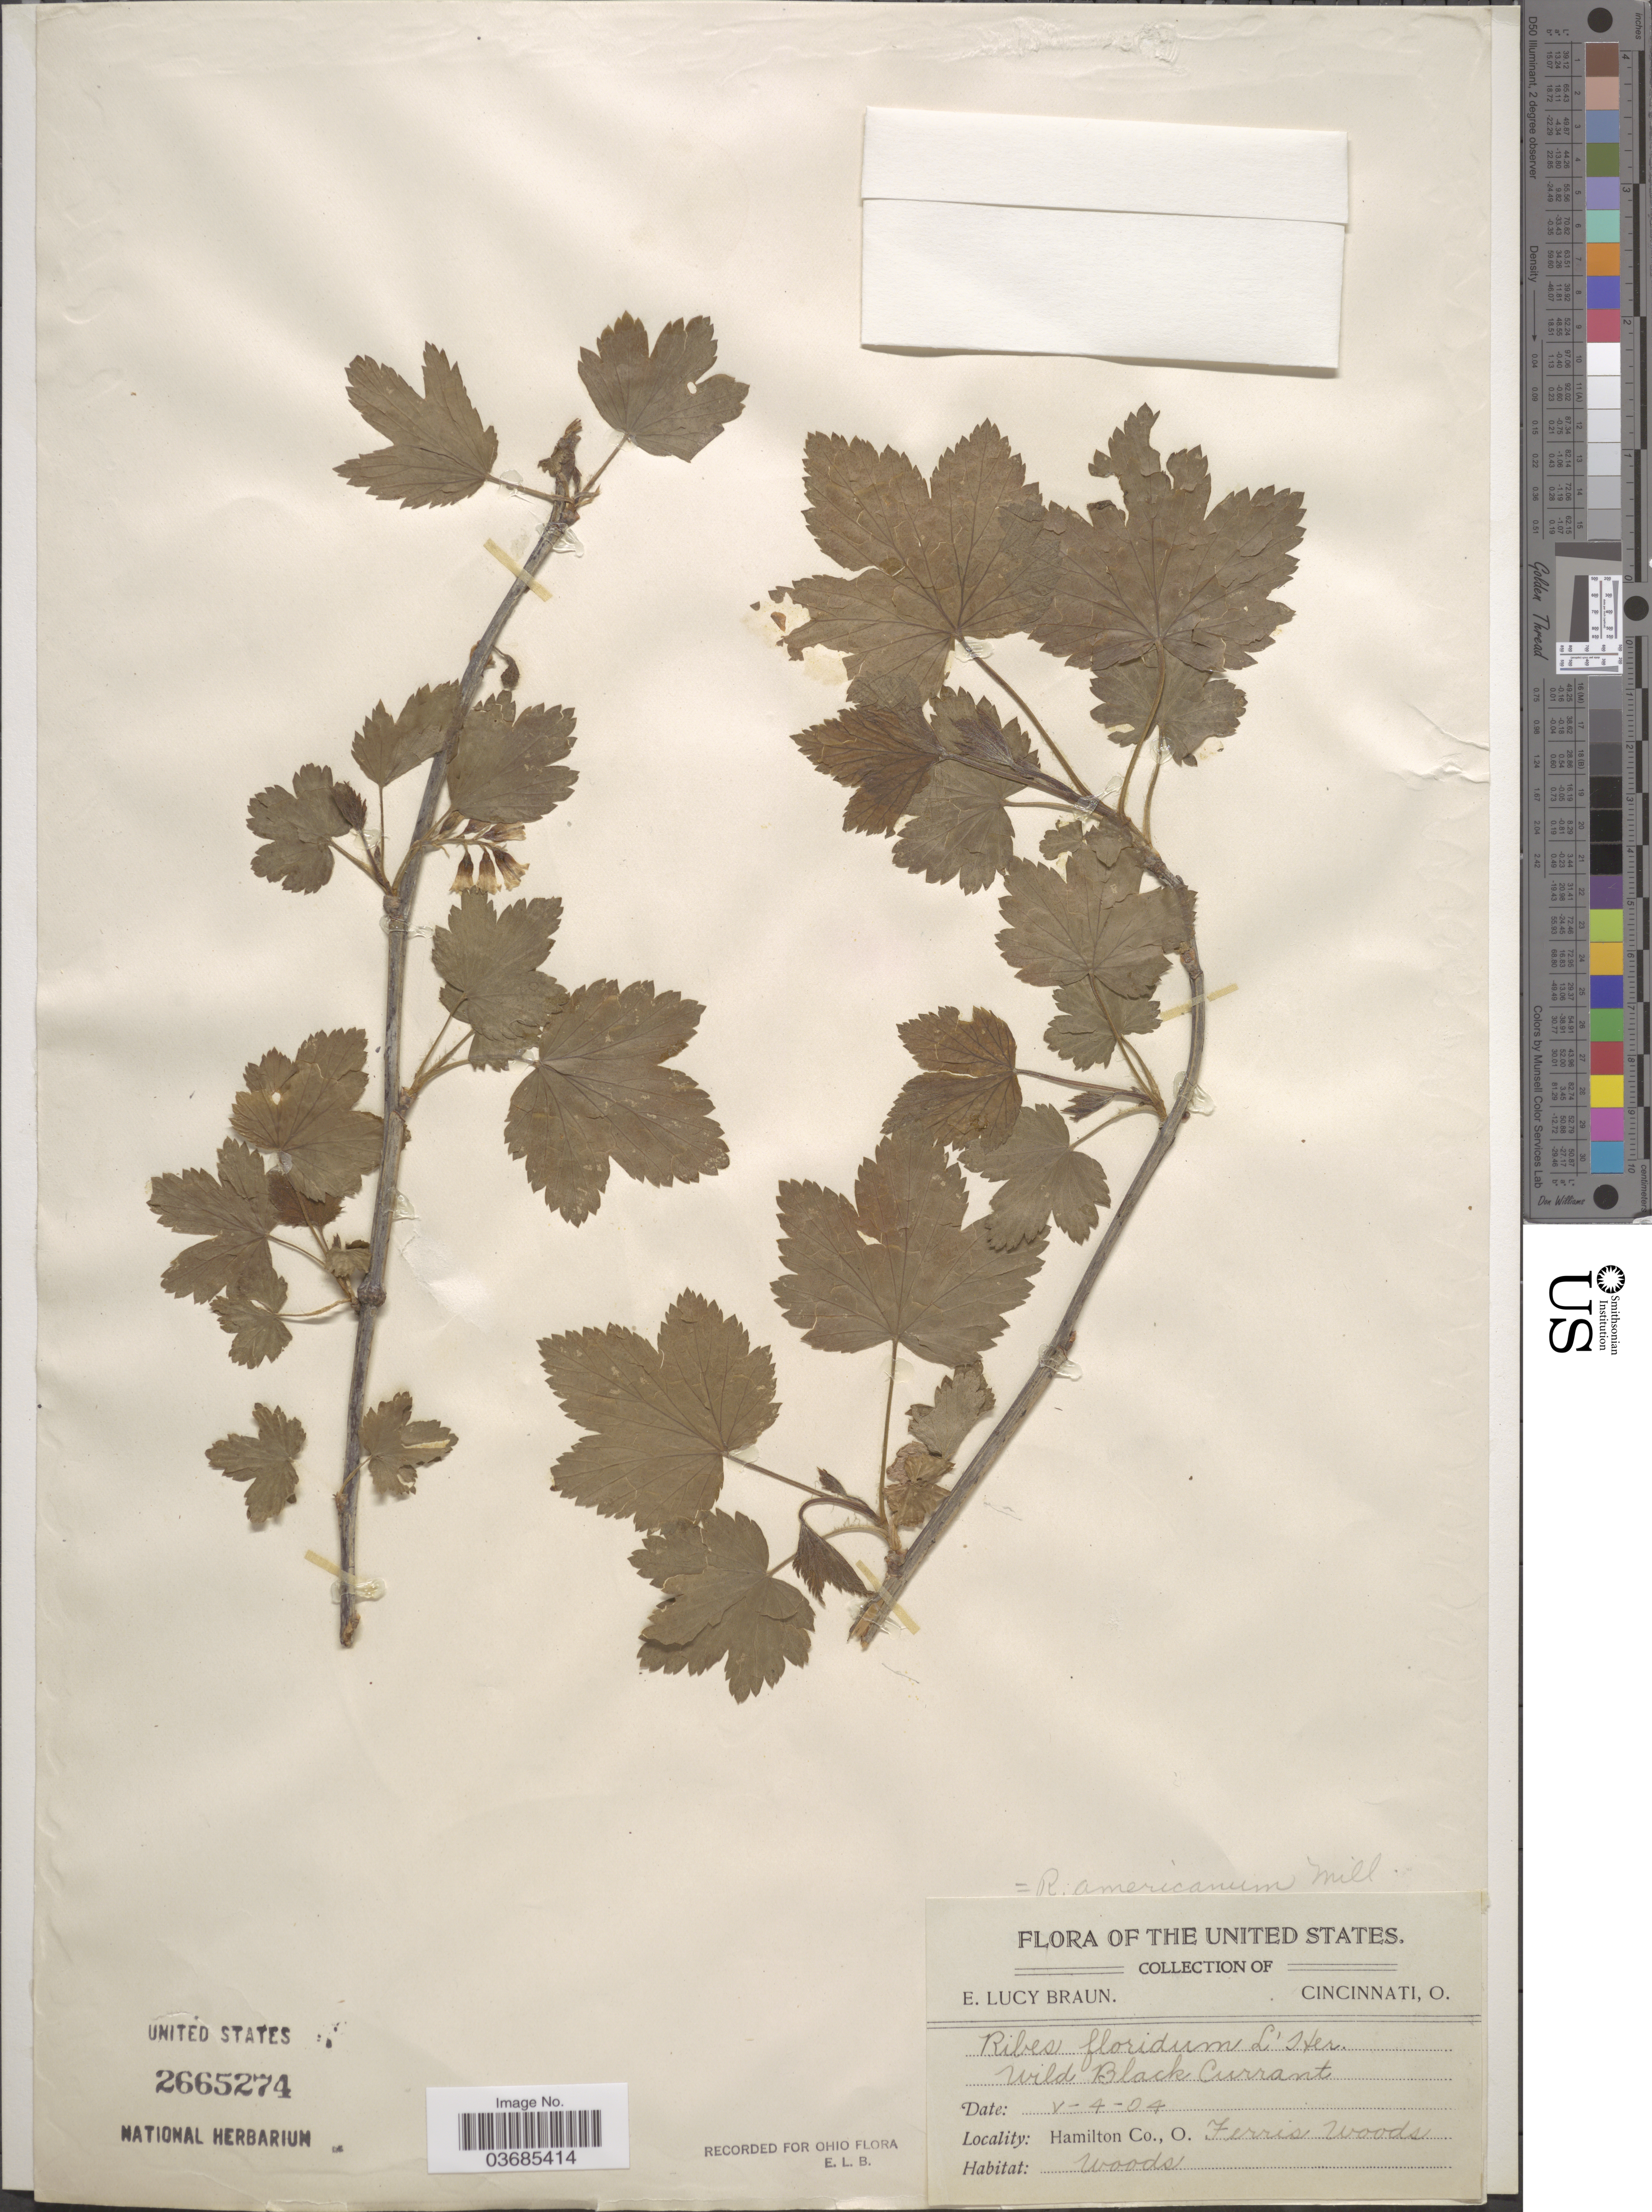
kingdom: Plantae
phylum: Tracheophyta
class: Magnoliopsida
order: Saxifragales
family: Grossulariaceae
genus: Ribes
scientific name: Ribes americanum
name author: Mill.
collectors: E. L. Braun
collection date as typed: Transcribed d/m/y: 4/5/4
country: United States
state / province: Ohio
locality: Hamilton Co. Ferris Woods.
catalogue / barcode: US 2665274